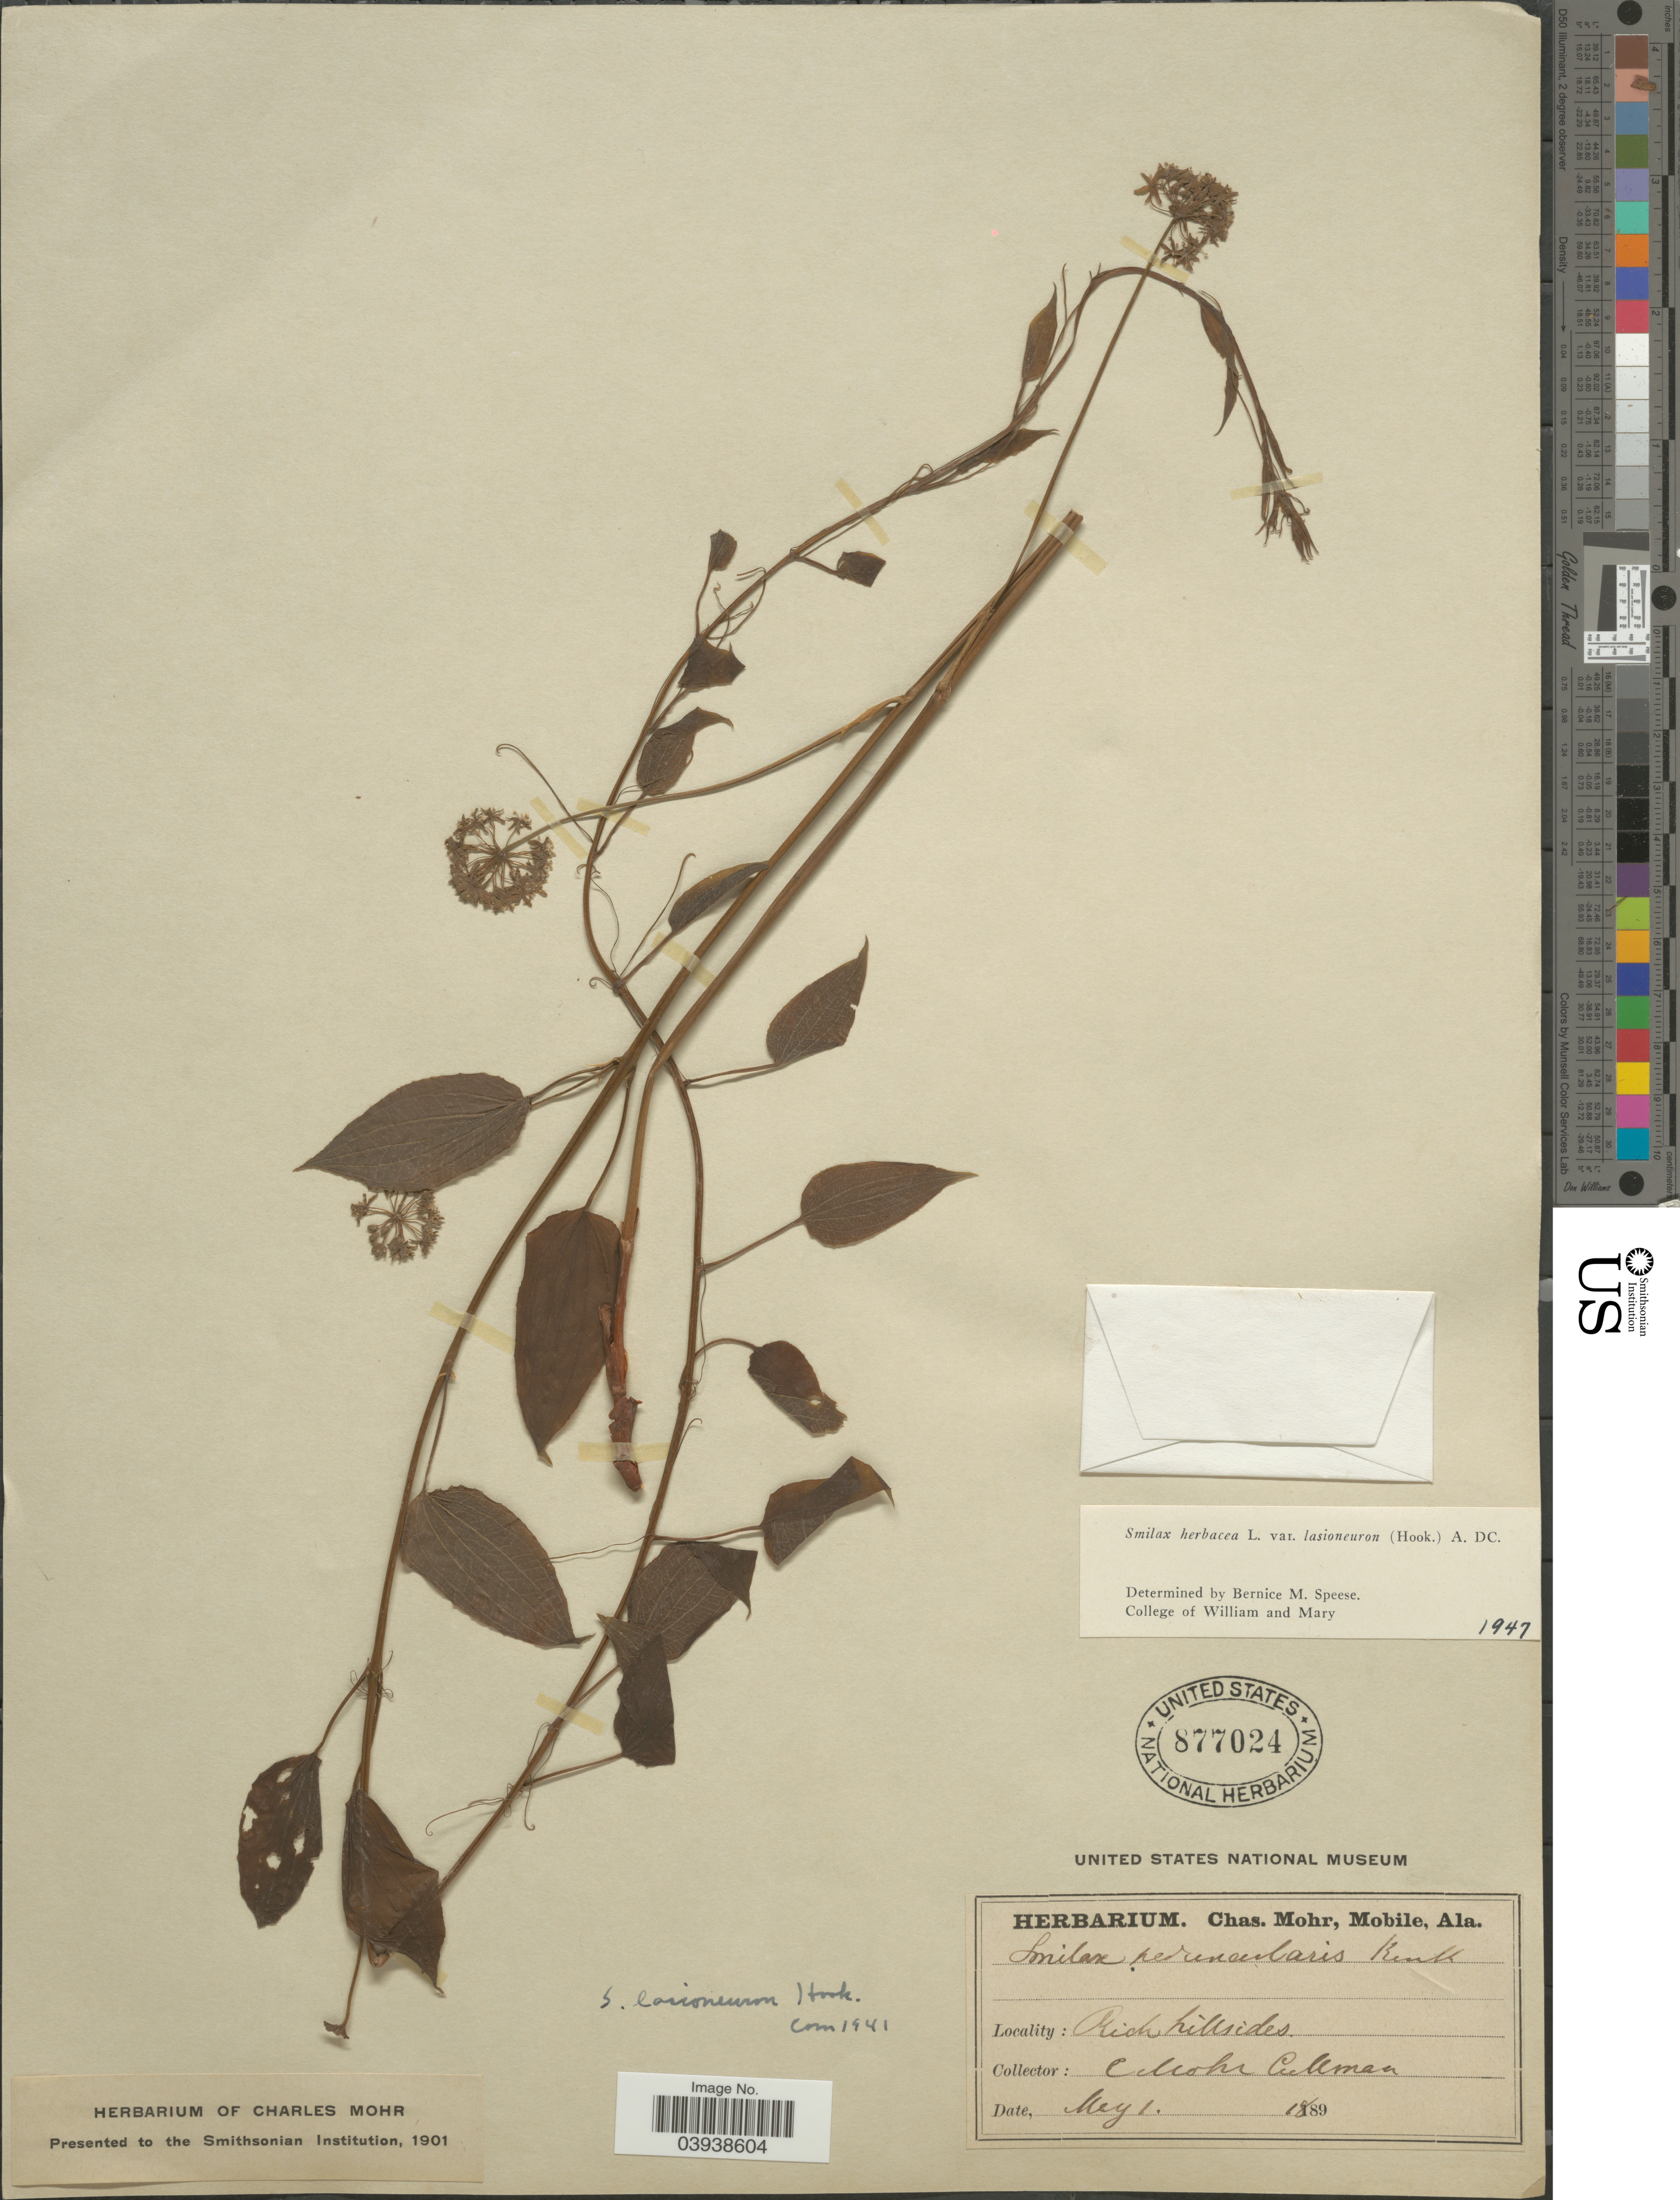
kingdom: Plantae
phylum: Tracheophyta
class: Liliopsida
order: Liliales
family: Smilacaceae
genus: Smilax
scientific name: Smilax herbacea var. lasioneuron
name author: (Hook.) A. DC.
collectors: C. T. Mohr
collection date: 1889-05-01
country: United States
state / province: Alabama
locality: Cullman.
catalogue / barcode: US 877024